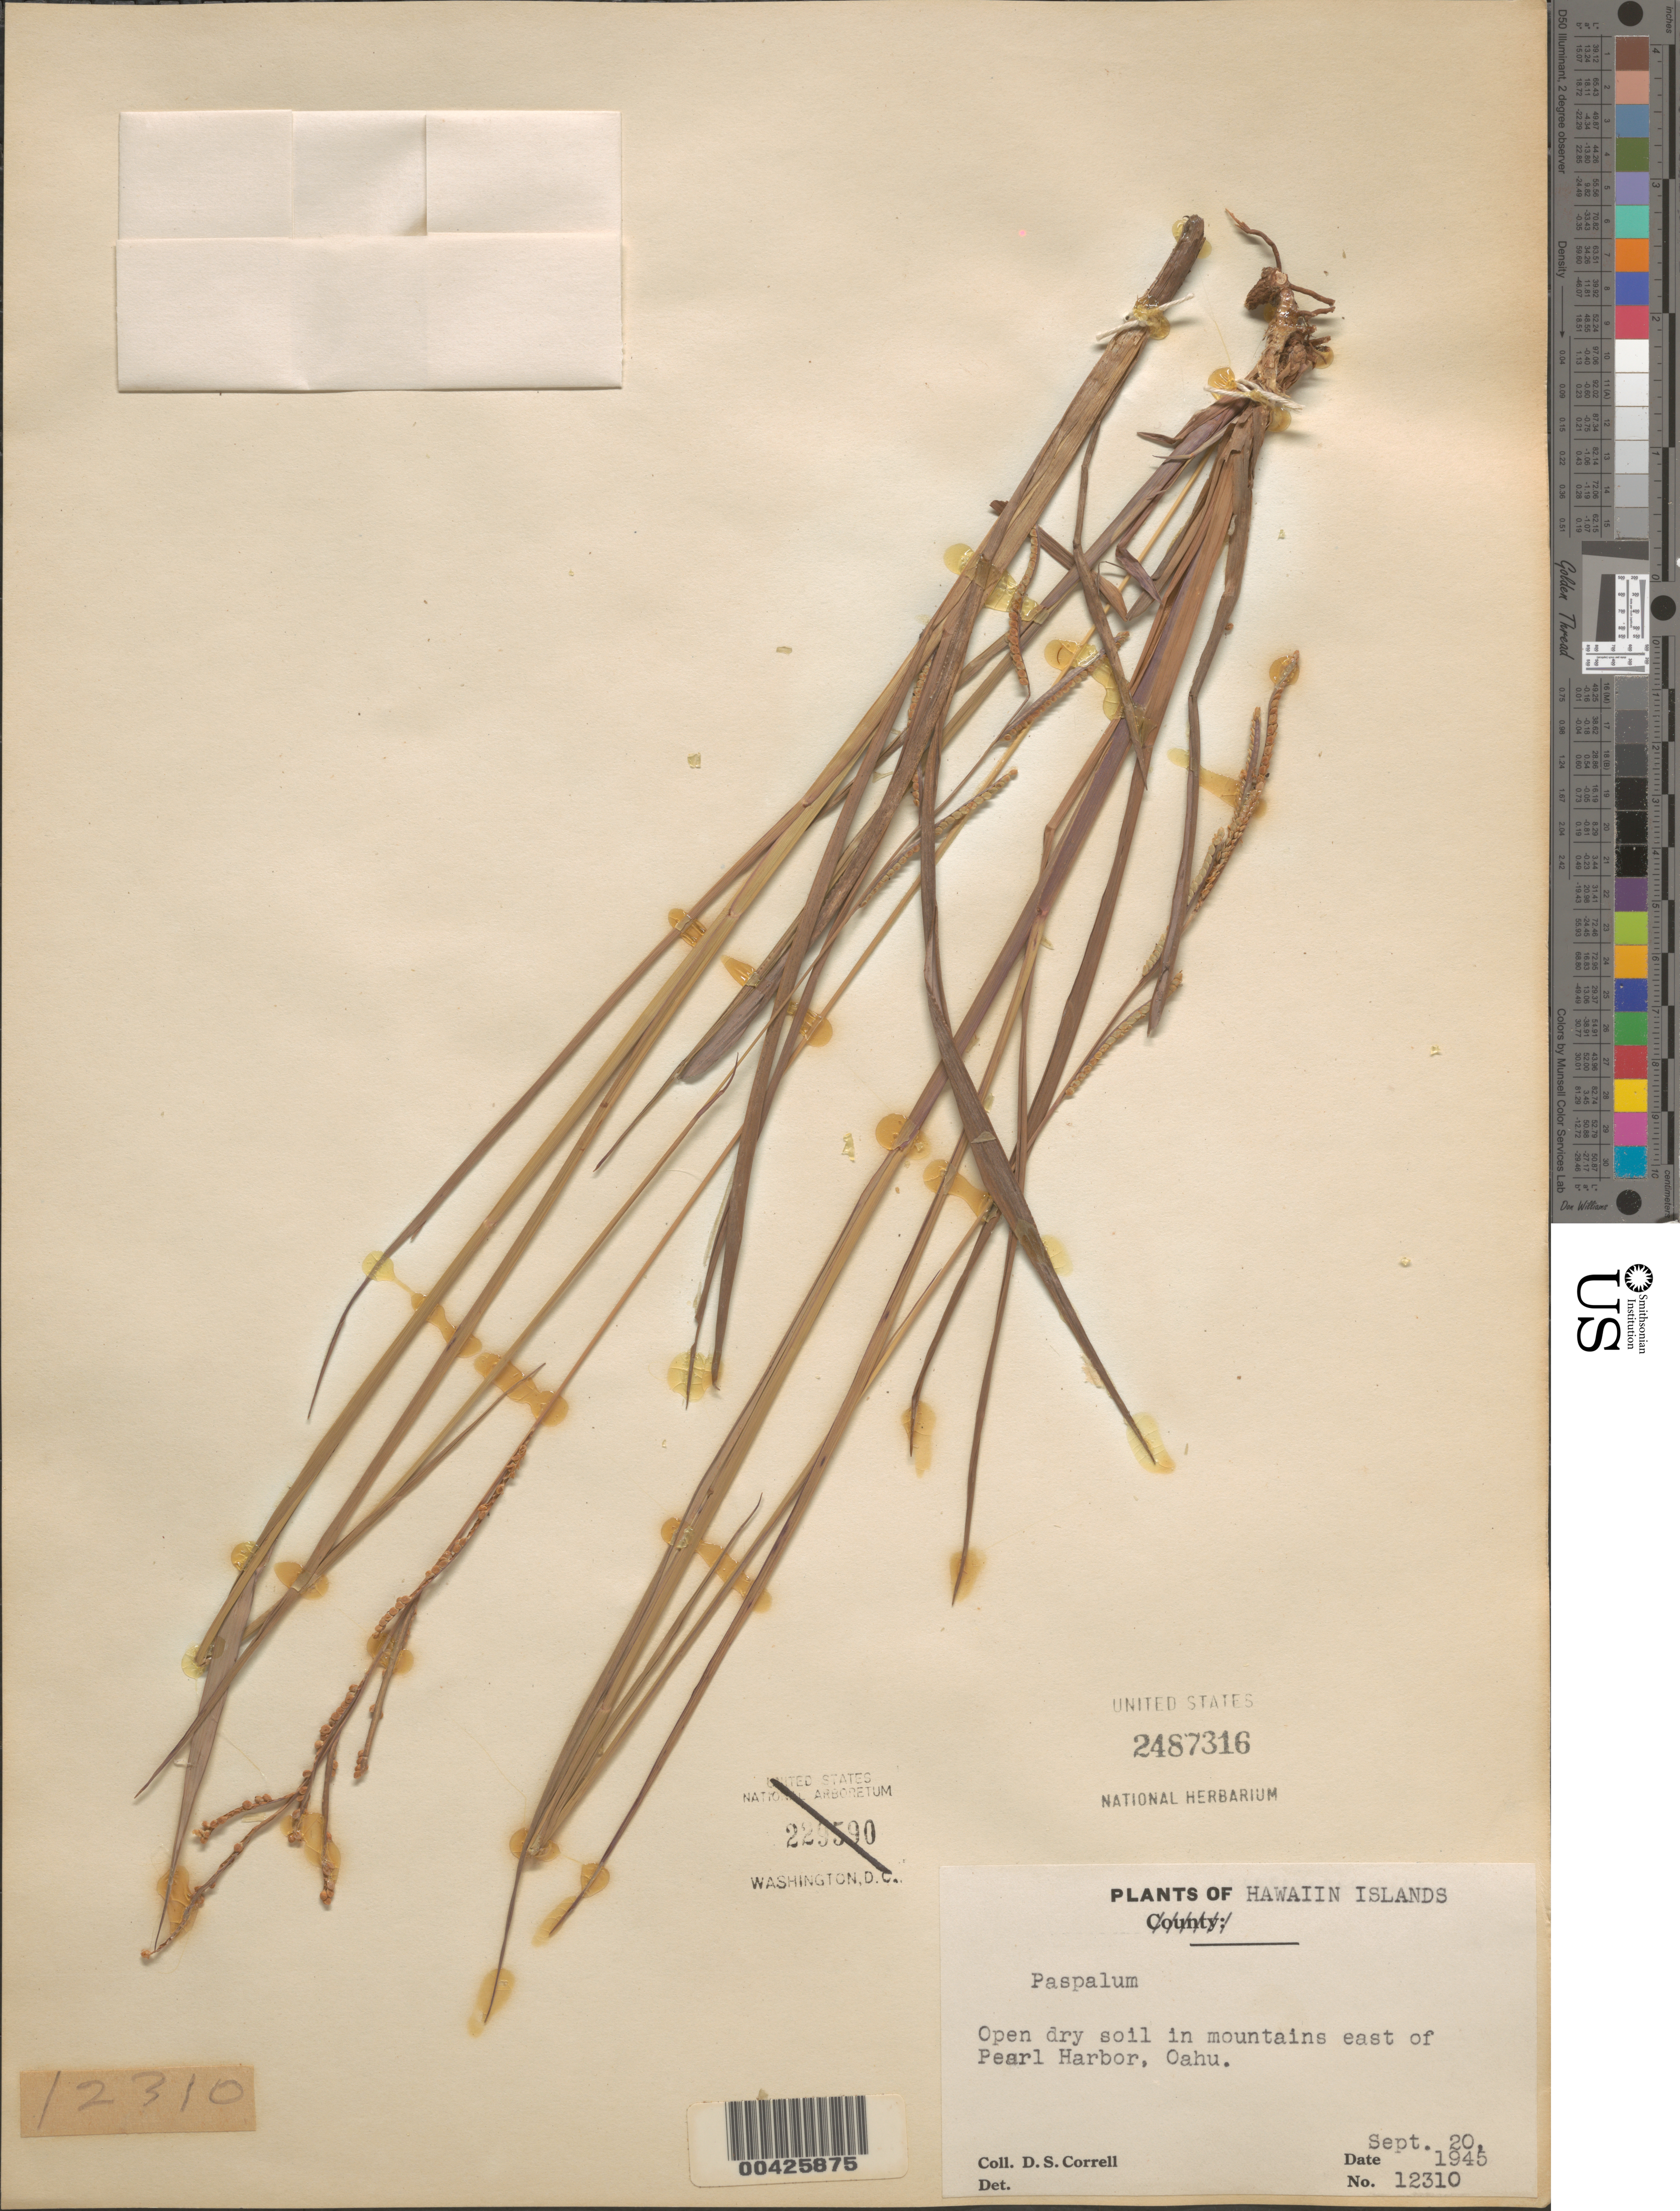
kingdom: Plantae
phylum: Tracheophyta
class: Liliopsida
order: Poales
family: Poaceae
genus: Paspalum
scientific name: Paspalum scrobiculatum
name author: L.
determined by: Faccenda, K.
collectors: D. S. Correll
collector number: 12310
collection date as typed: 20 Sep 1945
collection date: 1945-09-20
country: United States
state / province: Hawaii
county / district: Honolulu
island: Oahu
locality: Open dry soil in mountains east of Pearl Harbor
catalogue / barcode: US 2487316